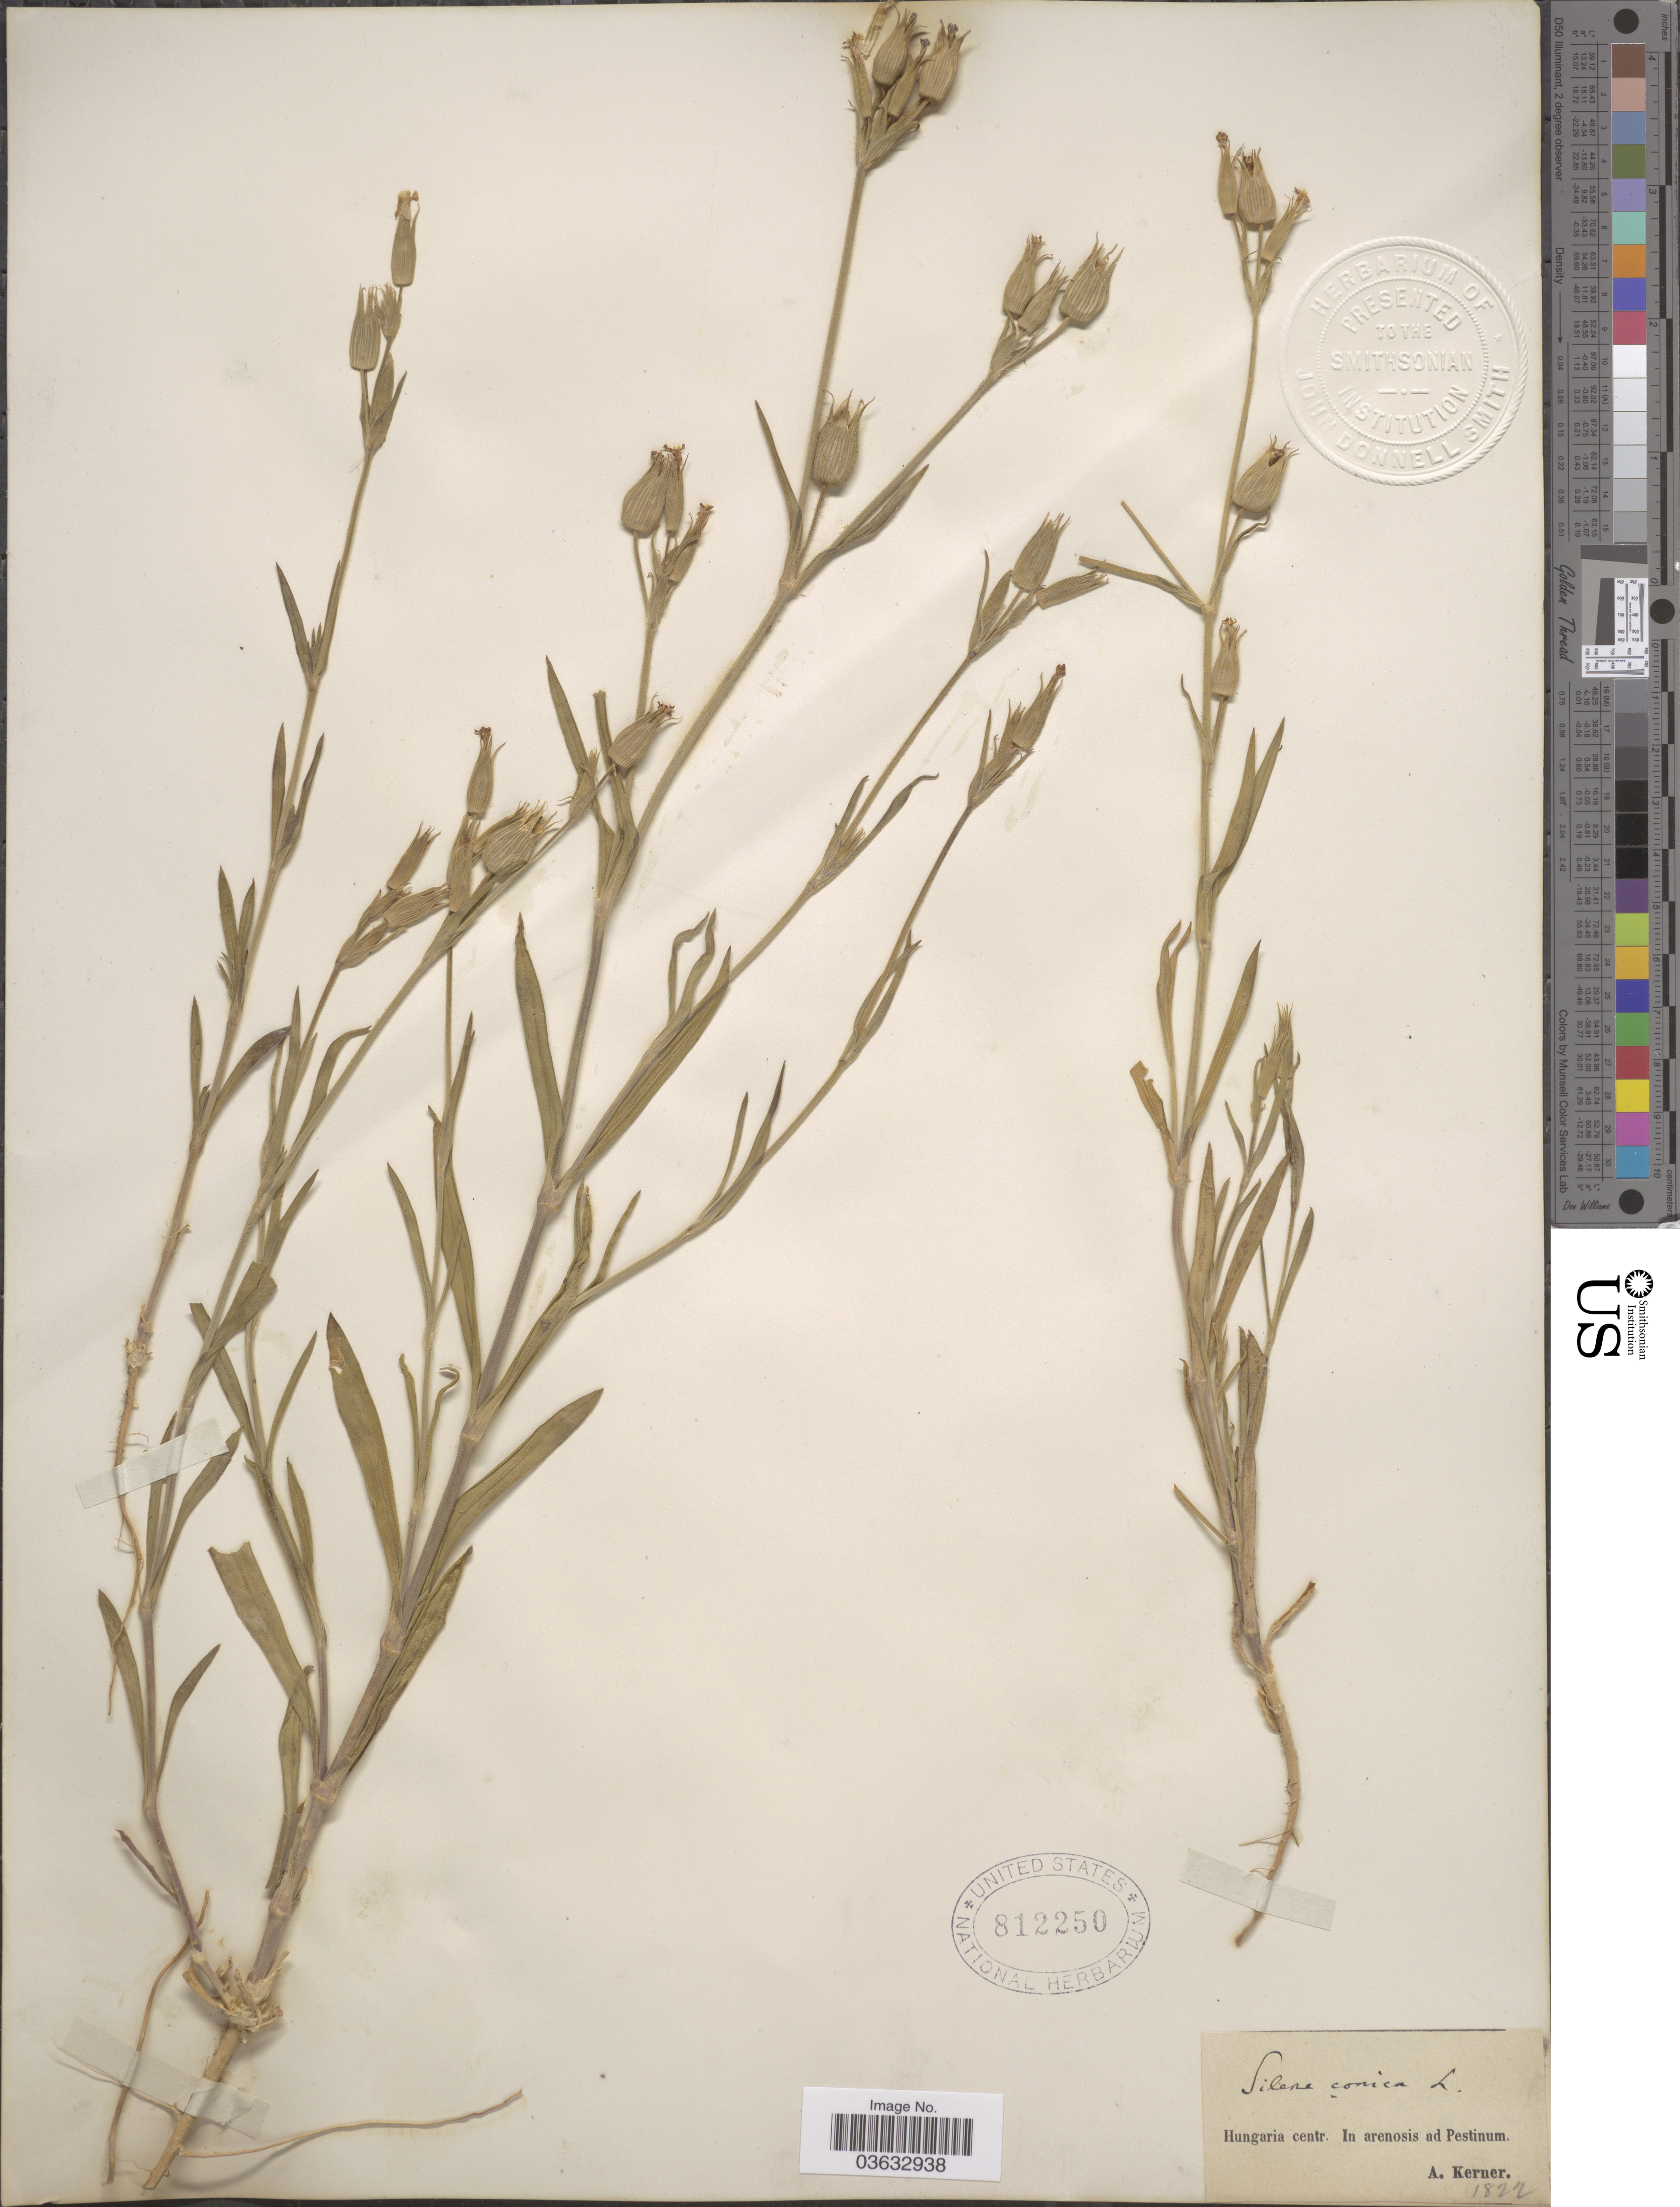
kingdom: Plantae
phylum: Tracheophyta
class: Magnoliopsida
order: Caryophyllales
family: Caryophyllaceae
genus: Silene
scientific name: Silene conica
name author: L.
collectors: A. Kerner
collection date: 1822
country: Hungary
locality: Hungaria centr. In arenosis ad Pestinum.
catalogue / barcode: US 812250